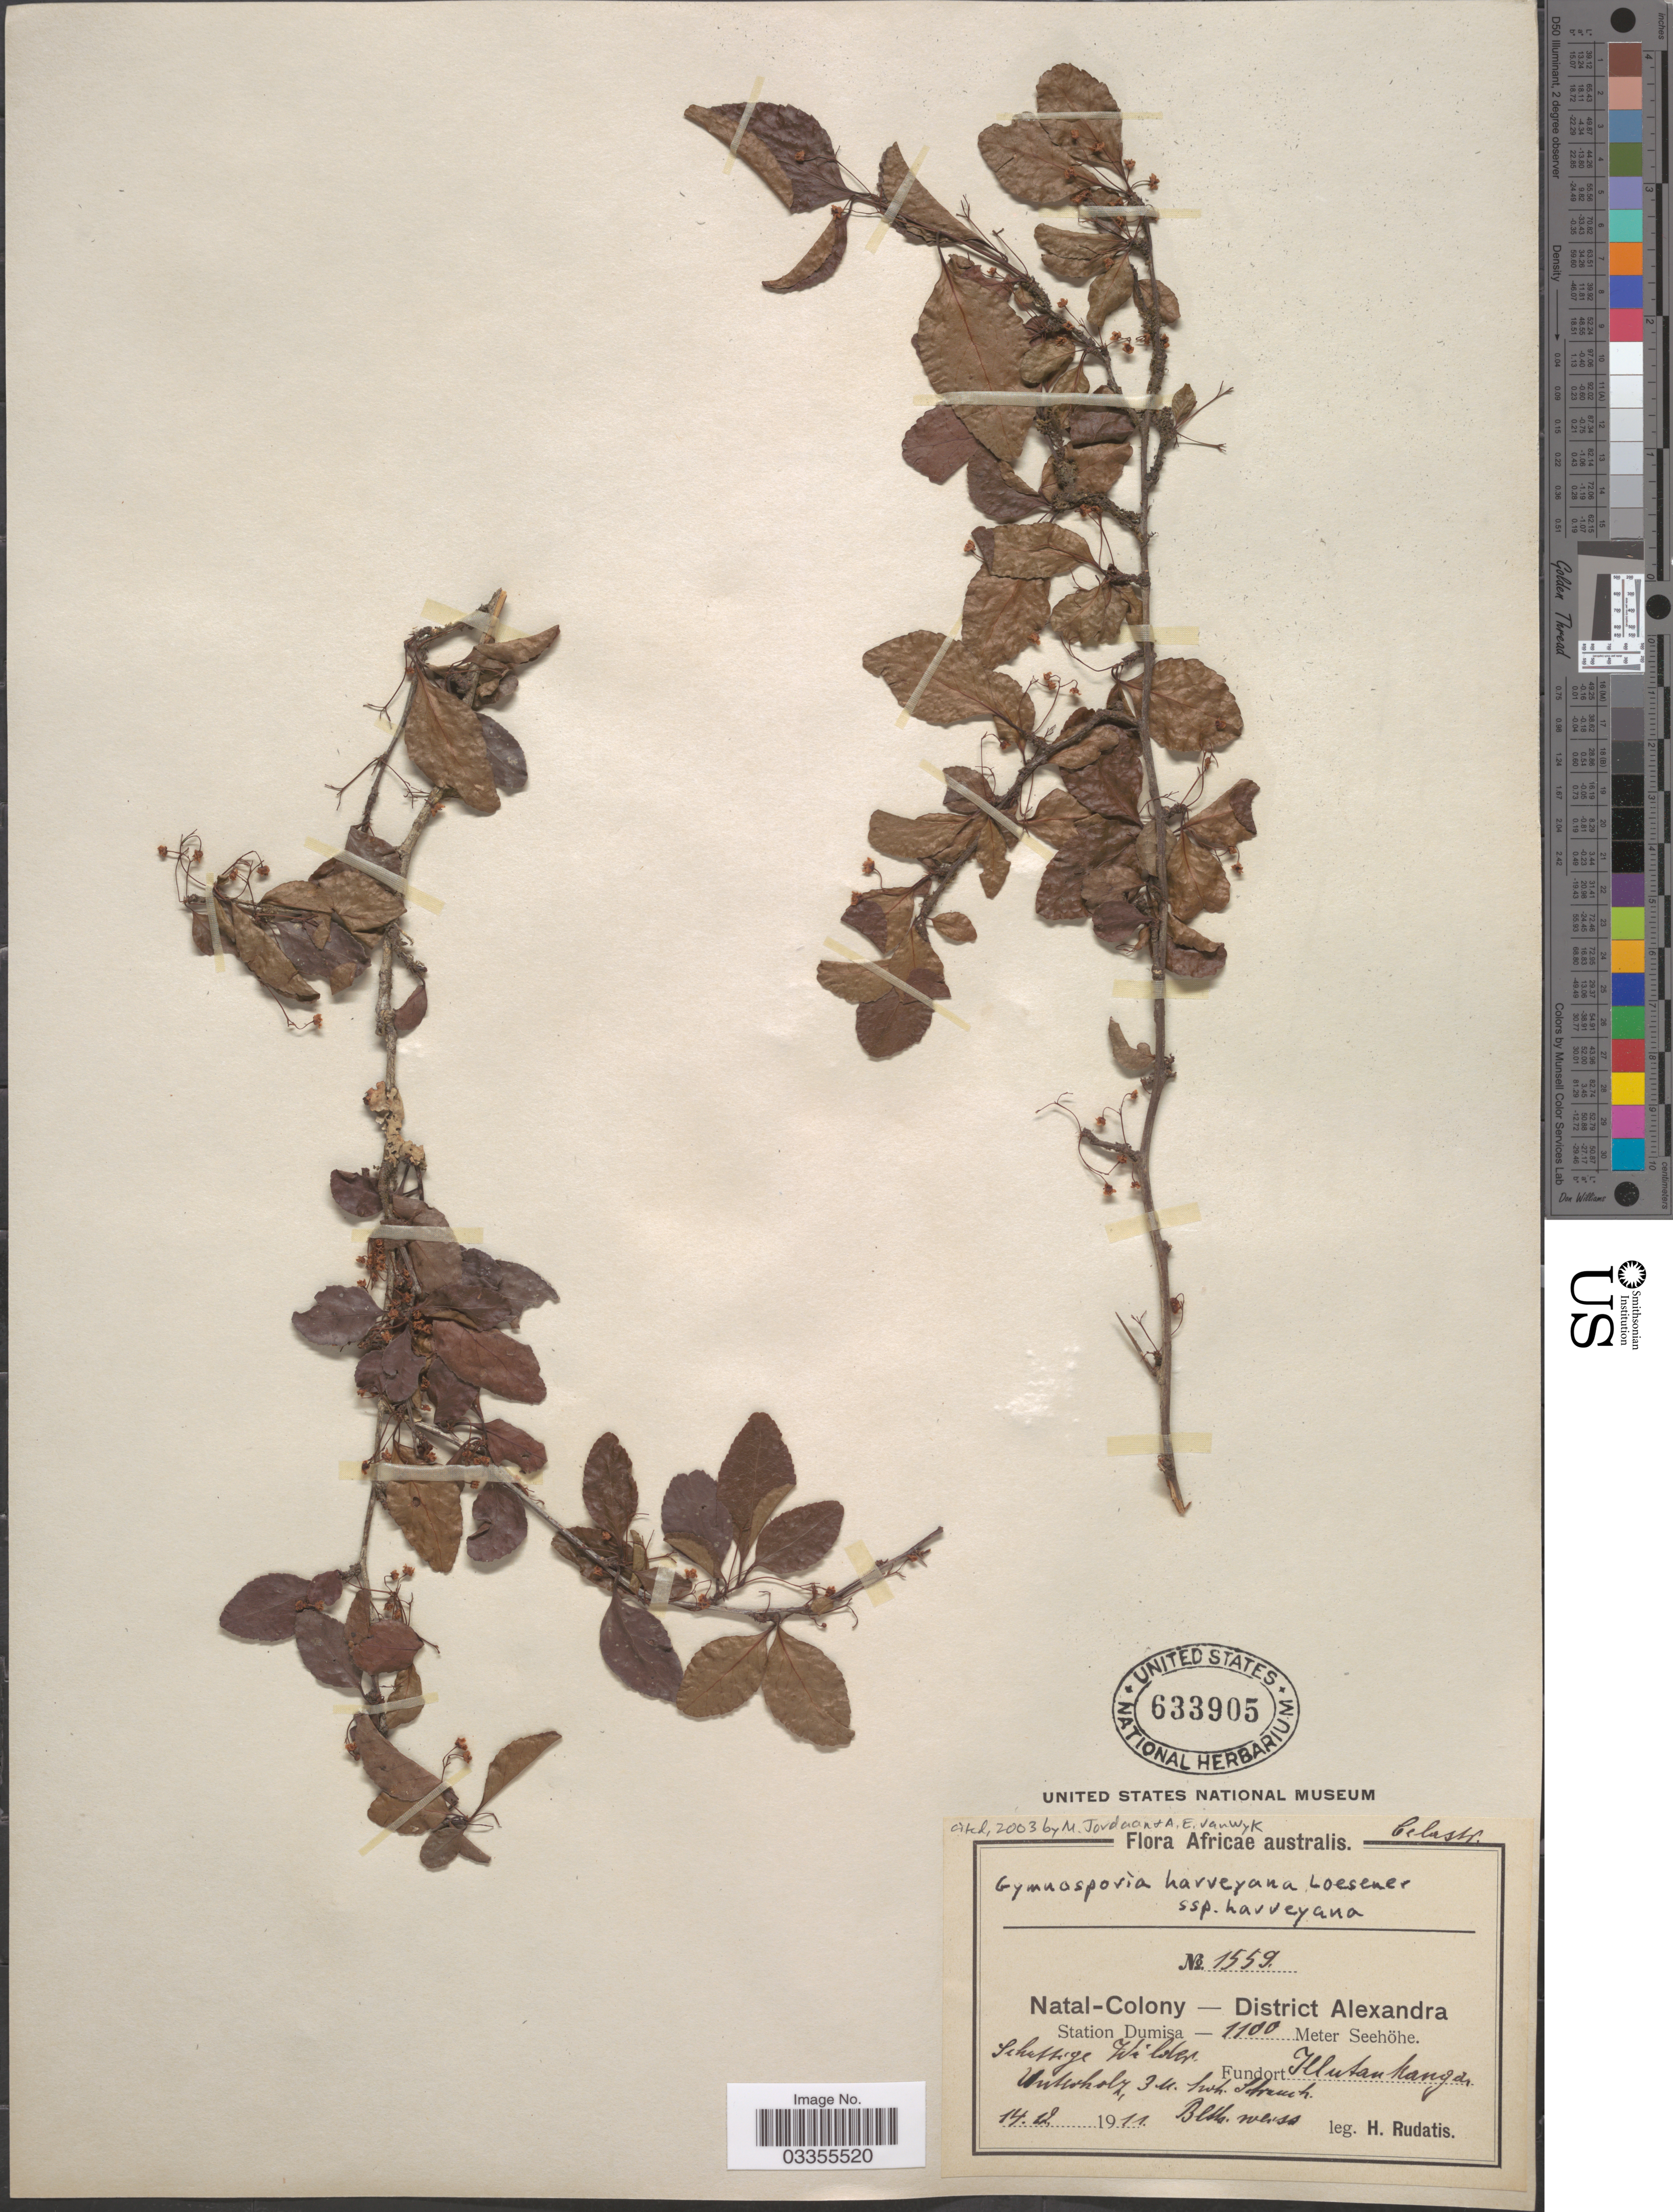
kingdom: Plantae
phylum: Tracheophyta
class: Magnoliopsida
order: Celastrales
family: Celastraceae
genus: Gymnosporia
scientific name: Gymnosporia harveyana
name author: Loes.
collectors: H. Rudatis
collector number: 1559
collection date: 1911-12-14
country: South Africa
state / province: KwaZulu-Natal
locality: Africae australis. Natal-Colony - District Alexandra. Station Dumisa. Scheffige [interpreted] Walder. Fundort Illustankangan [interpreted].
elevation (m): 1100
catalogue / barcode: US 633905